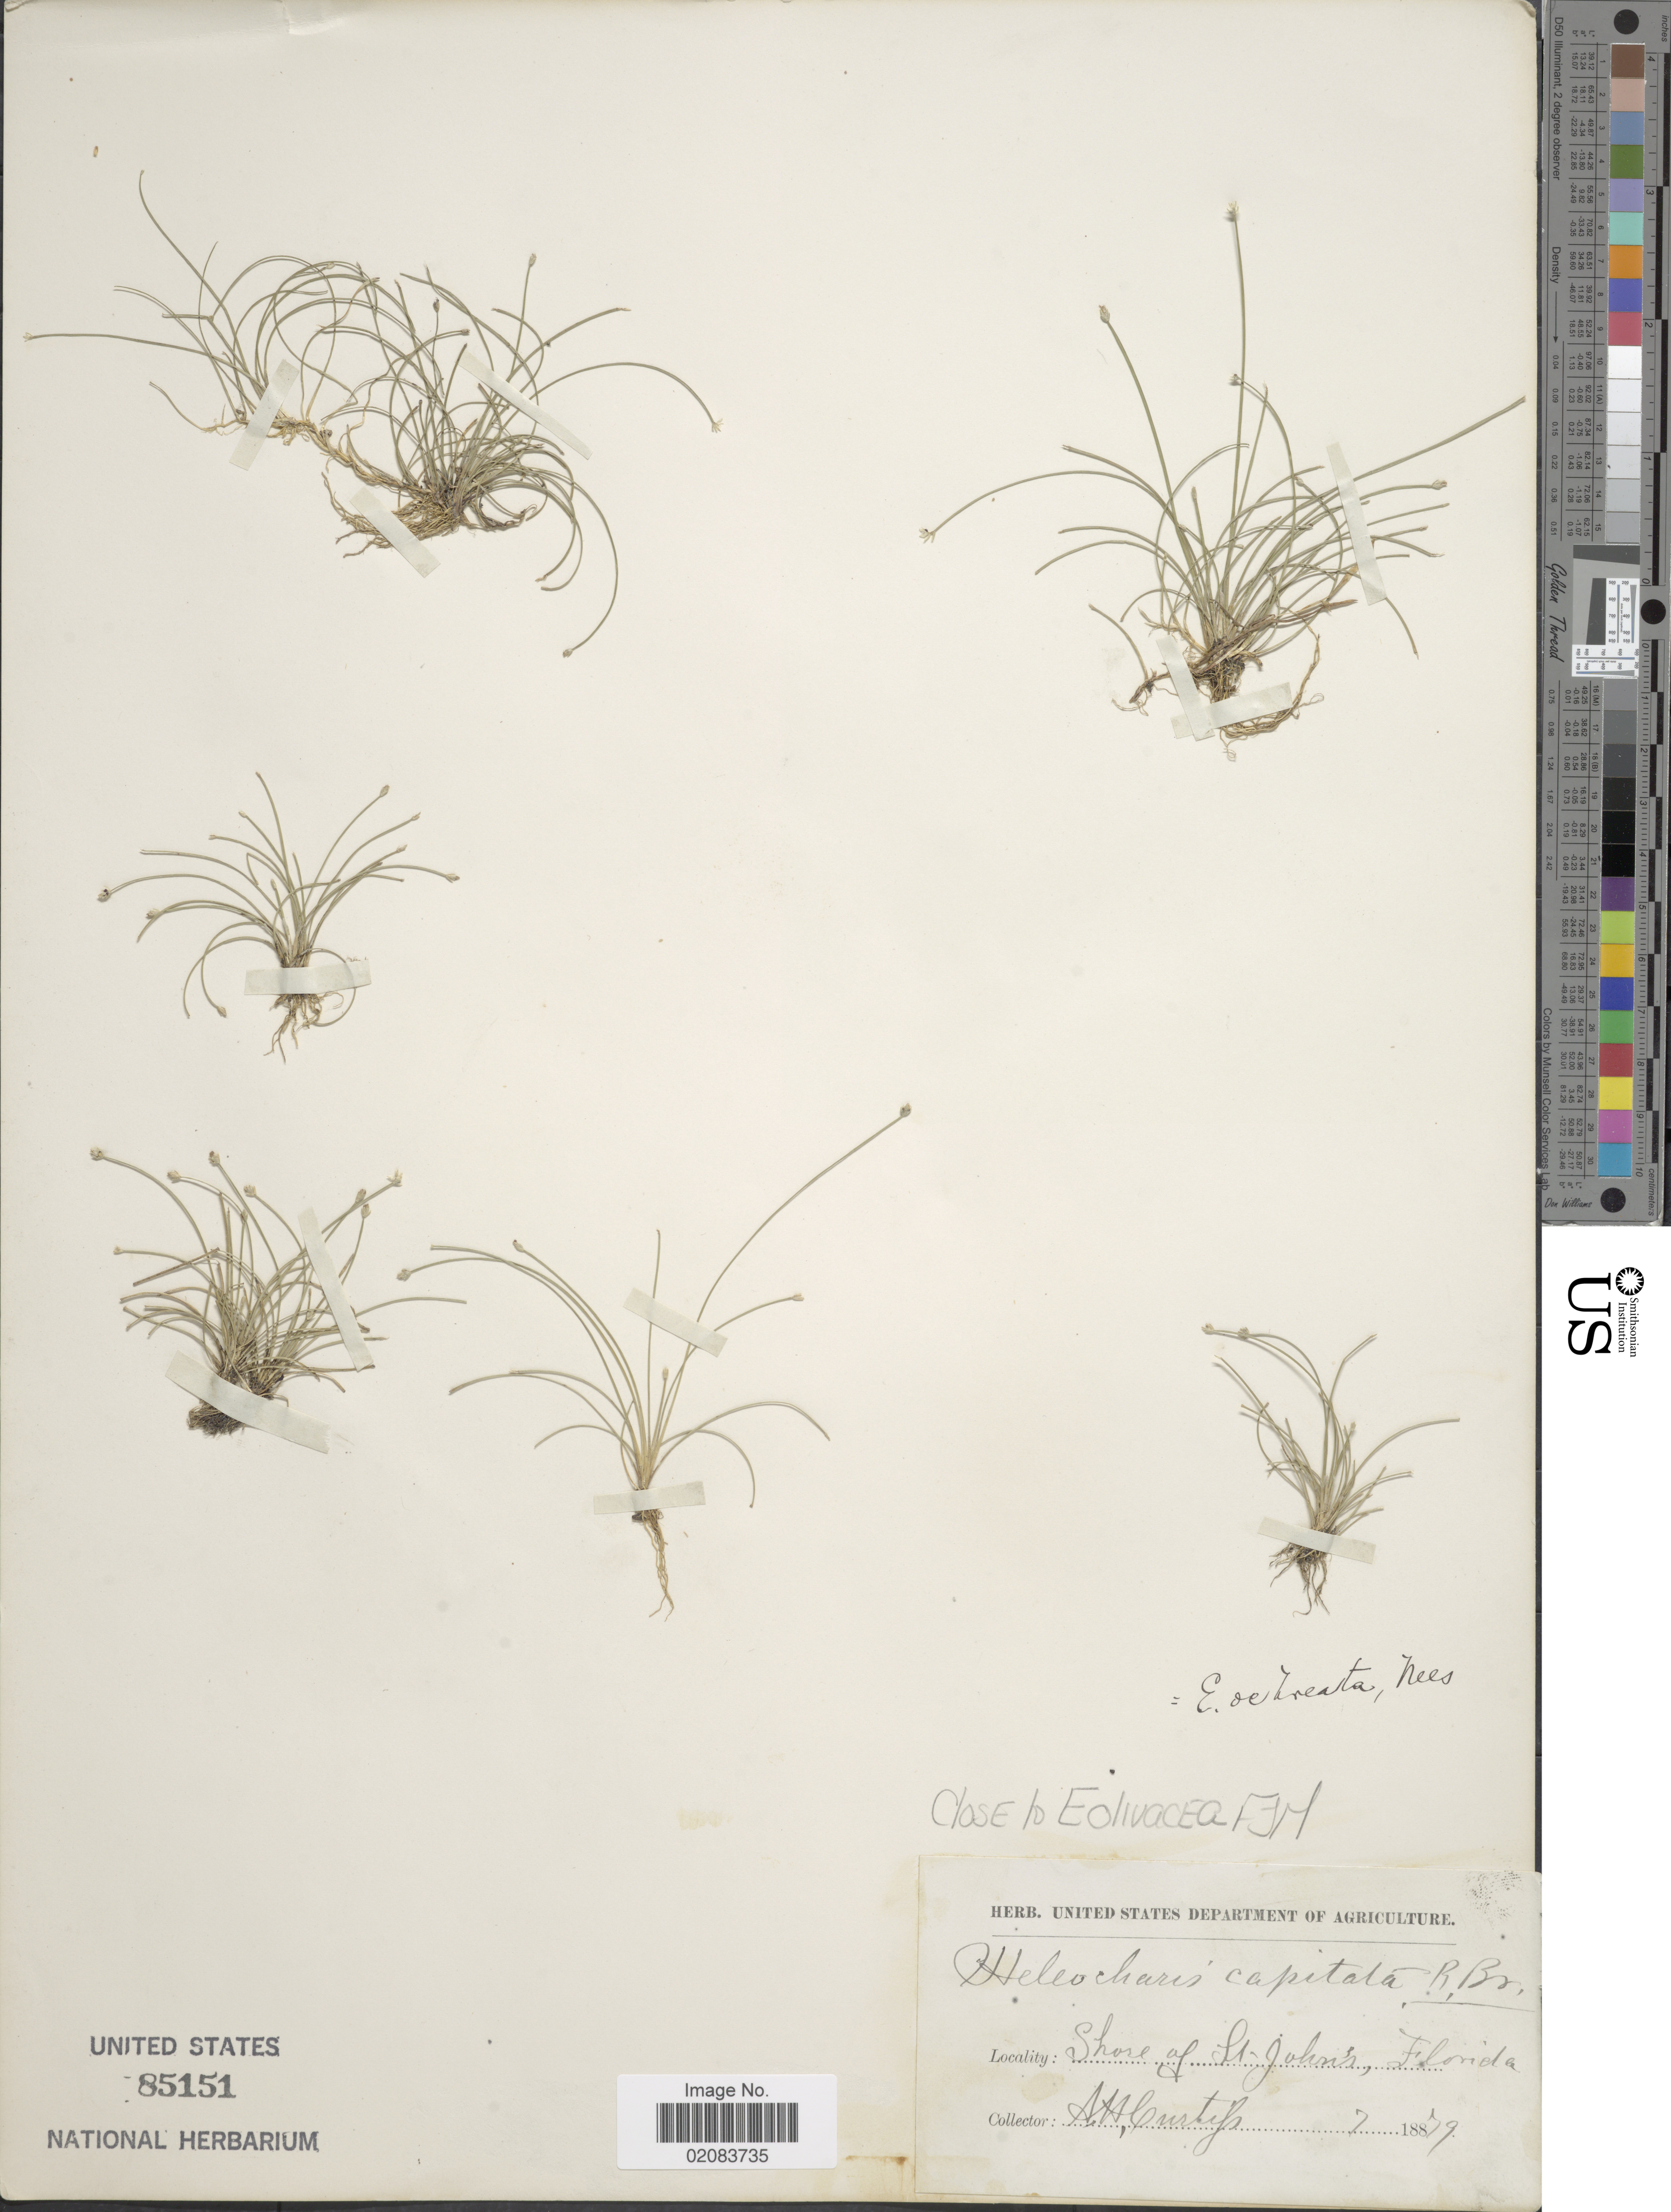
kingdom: Plantae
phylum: Tracheophyta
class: Liliopsida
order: Poales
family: Cyperaceae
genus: Eleocharis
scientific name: Eleocharis olivacea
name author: Torr.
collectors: A. Curtip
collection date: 1879-07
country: United States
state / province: Florida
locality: Shore of St. John's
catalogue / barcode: US 85151